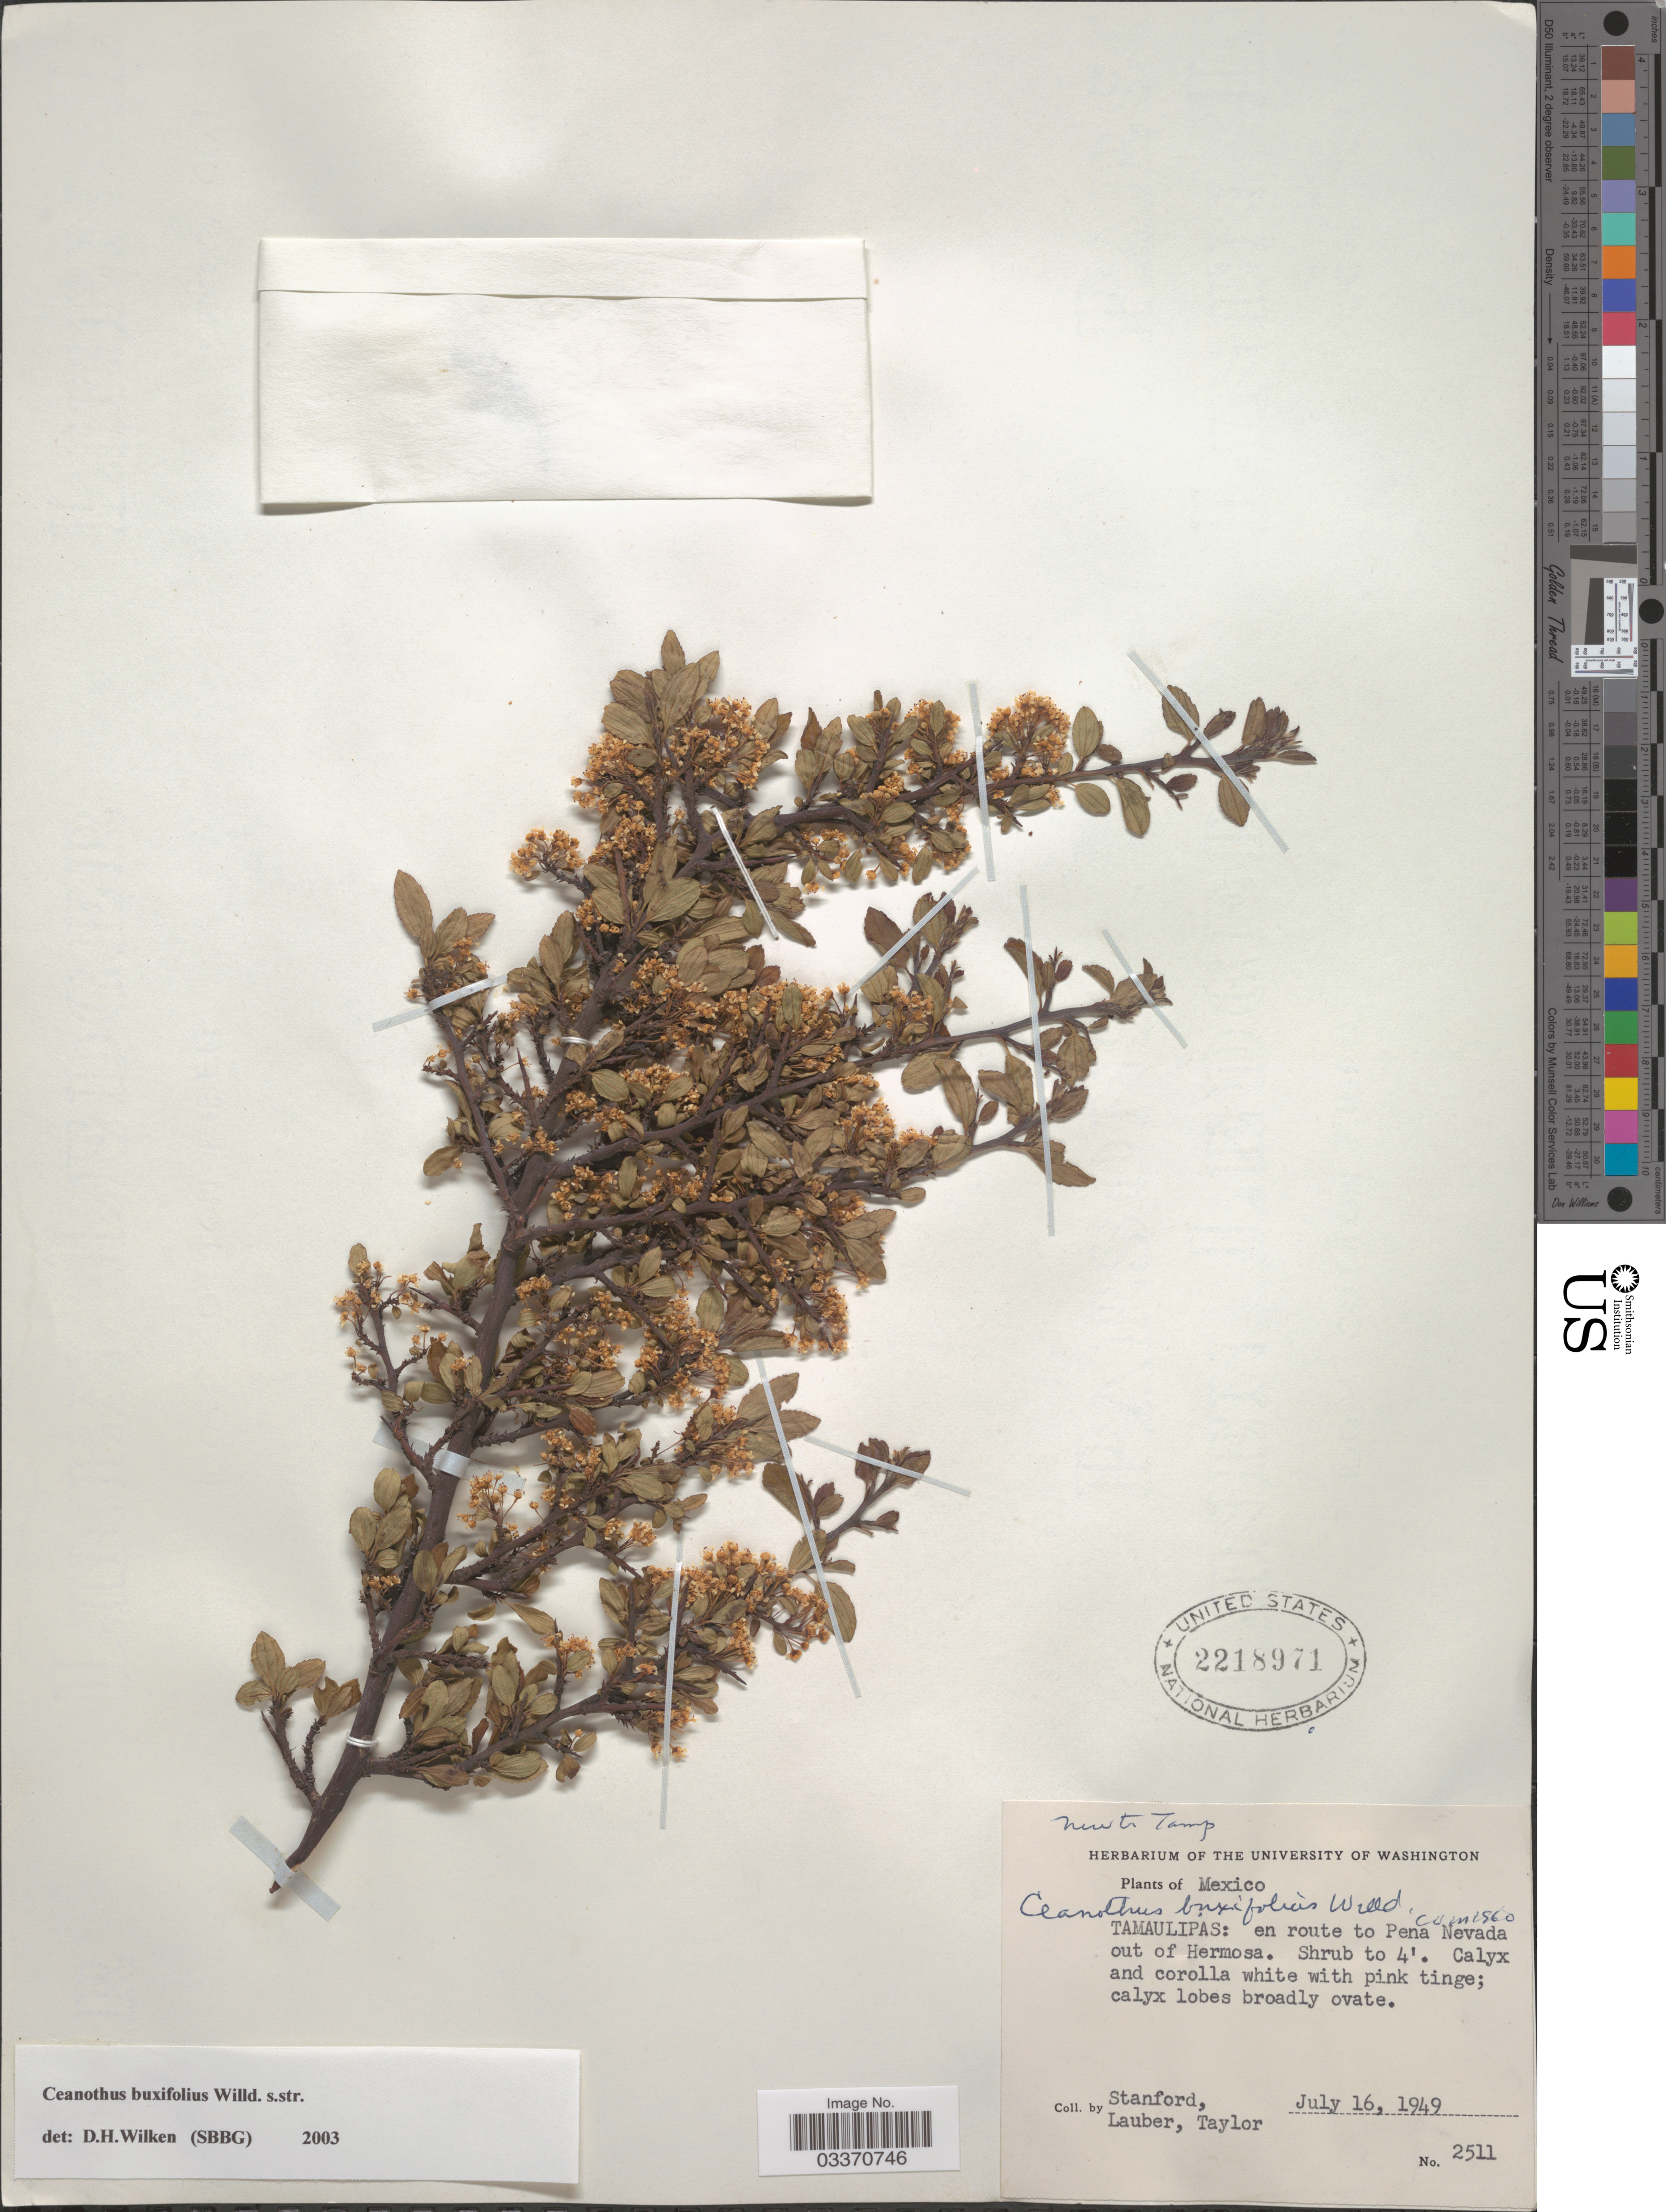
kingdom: Plantae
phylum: Tracheophyta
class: Magnoliopsida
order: Rosales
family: Rhamnaceae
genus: Ceanothus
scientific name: Ceanothus buxifolius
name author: Willd. ex Roem. & Schult.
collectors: -. Stanford, Lauber, -- & -- Taylor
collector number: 2511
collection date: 1949-07-16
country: Mexico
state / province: Tamaulipas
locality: En route to Pena Nevada out of Hermosa.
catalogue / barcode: US 2218971